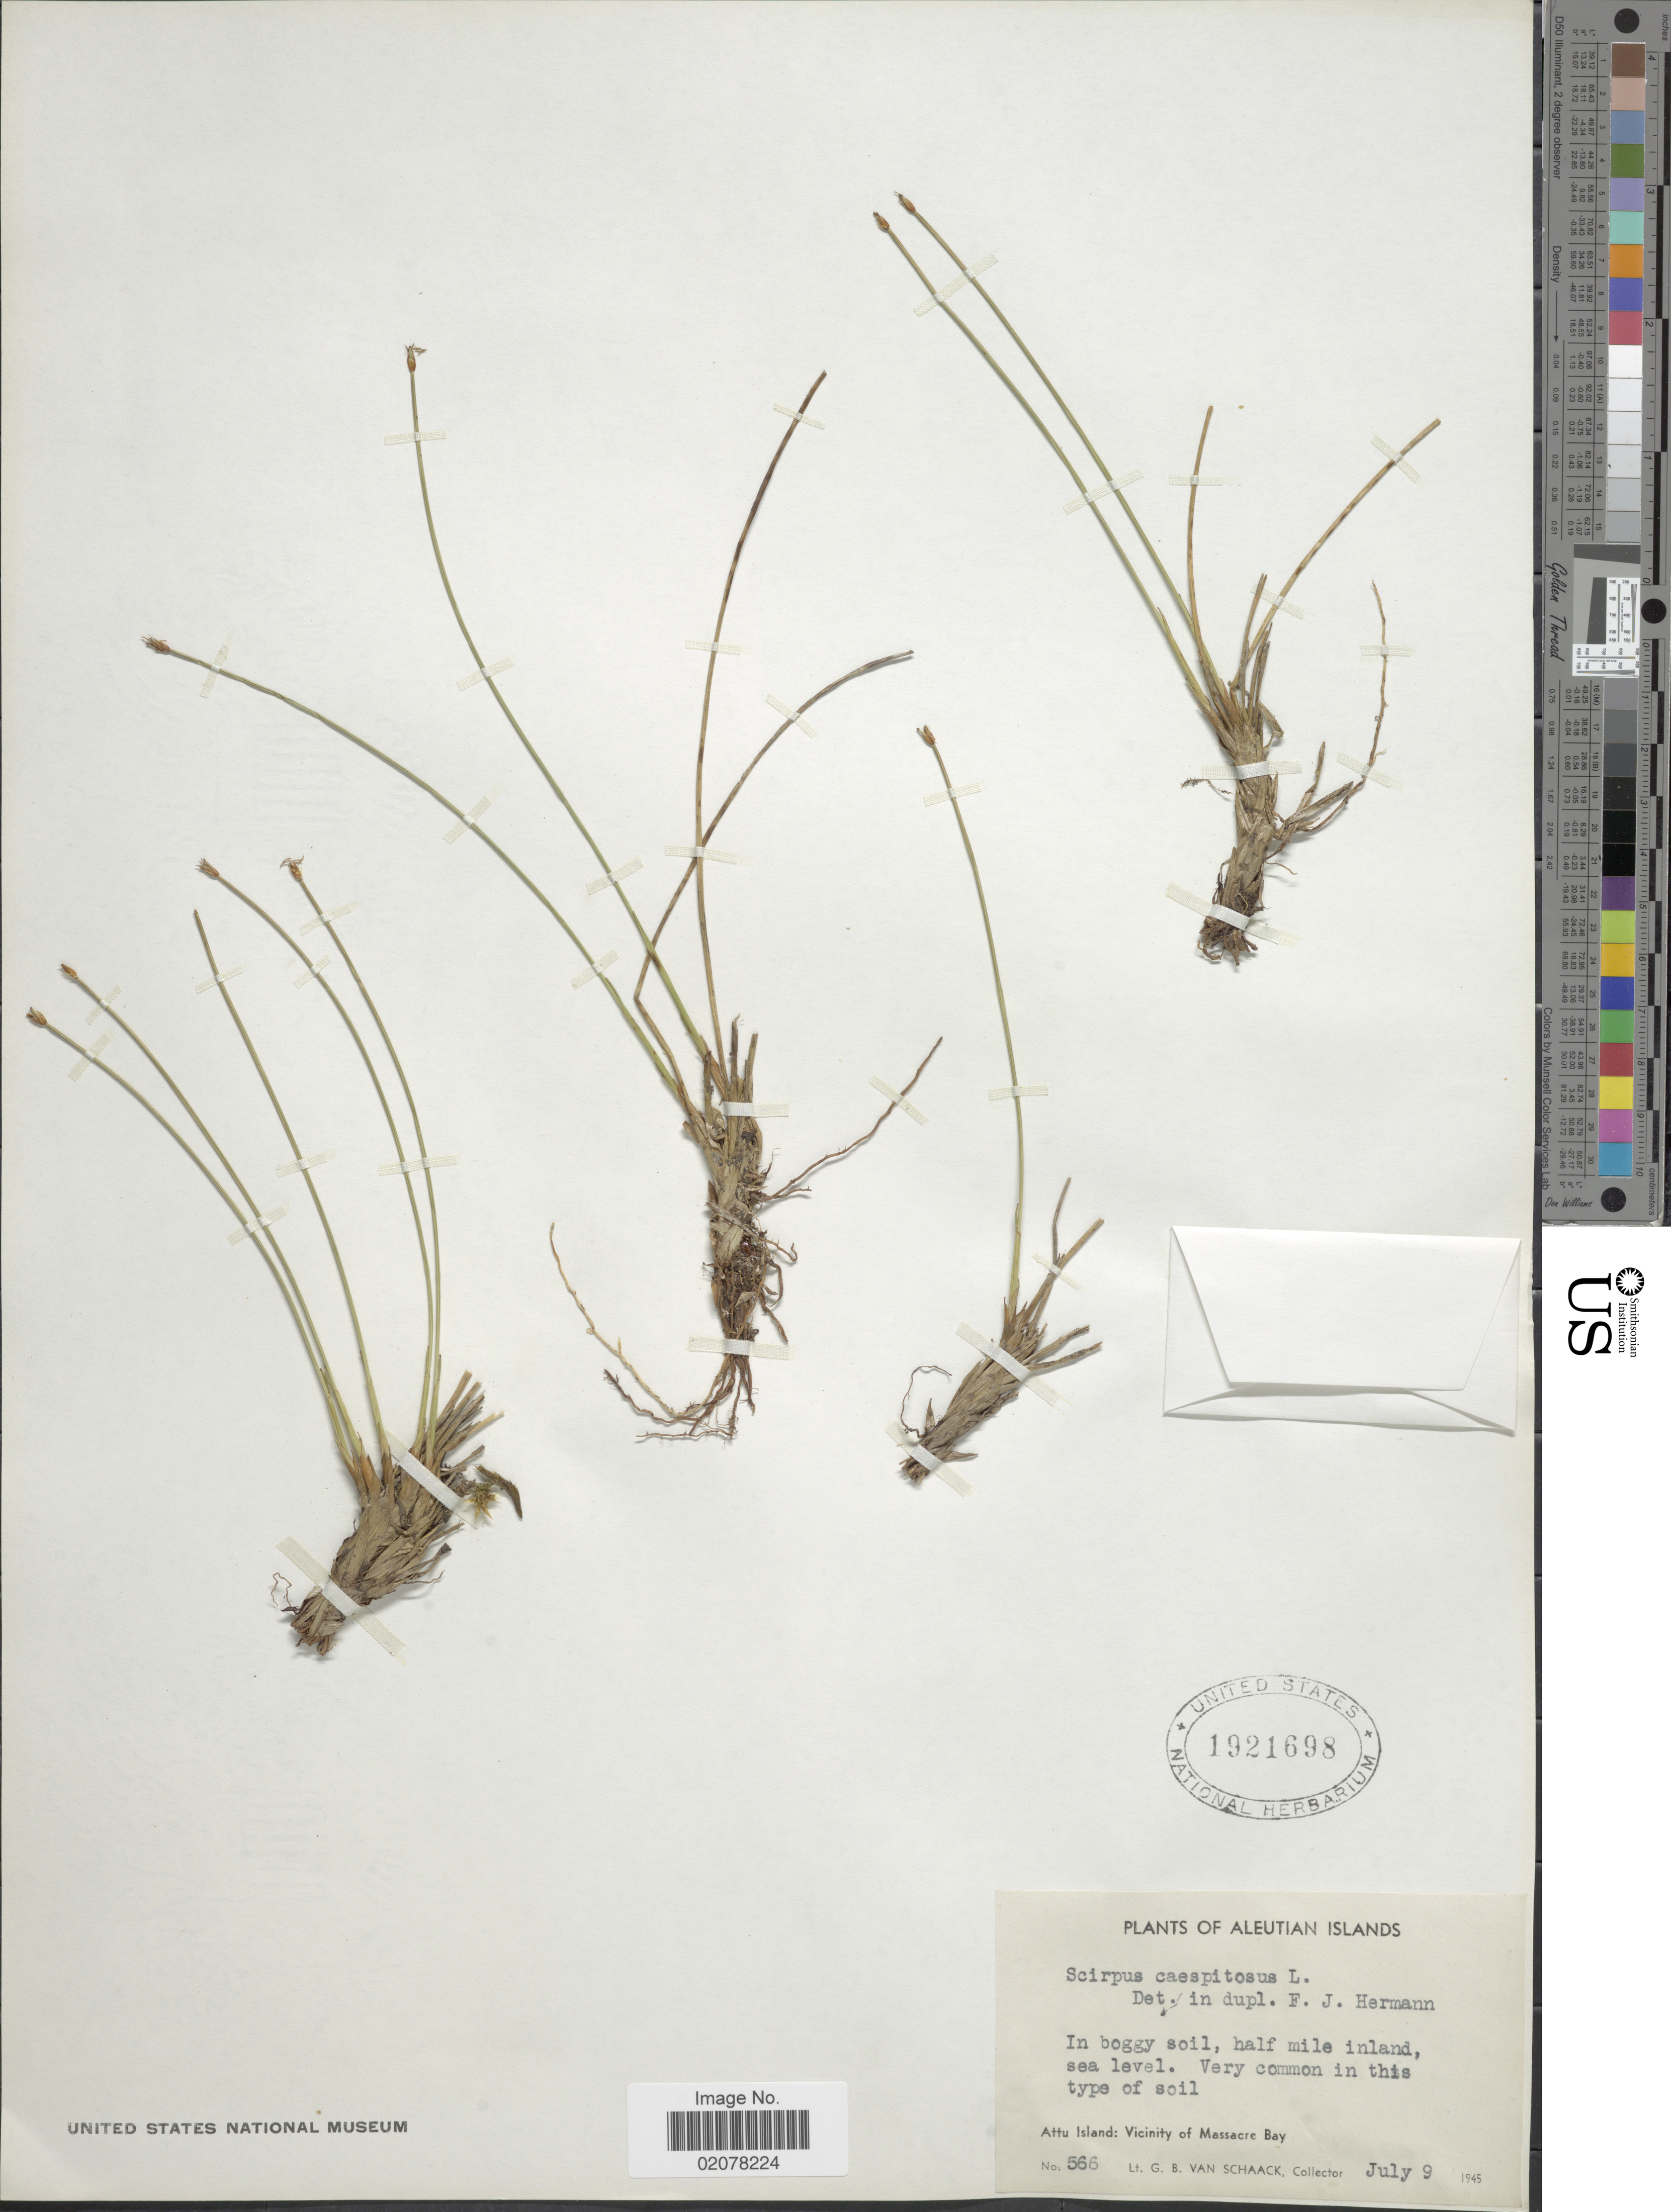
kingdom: Plantae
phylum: Tracheophyta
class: Liliopsida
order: Poales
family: Cyperaceae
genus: Trichophorum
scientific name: Trichophorum cespitosum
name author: (L.) Hartm.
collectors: G. Van Schaack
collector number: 566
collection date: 1945-07-09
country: United States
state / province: Alaska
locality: Aleutian Islands, half mile inland, Attu Island: Vicinity of Massacre Bay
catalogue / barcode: US 1921698